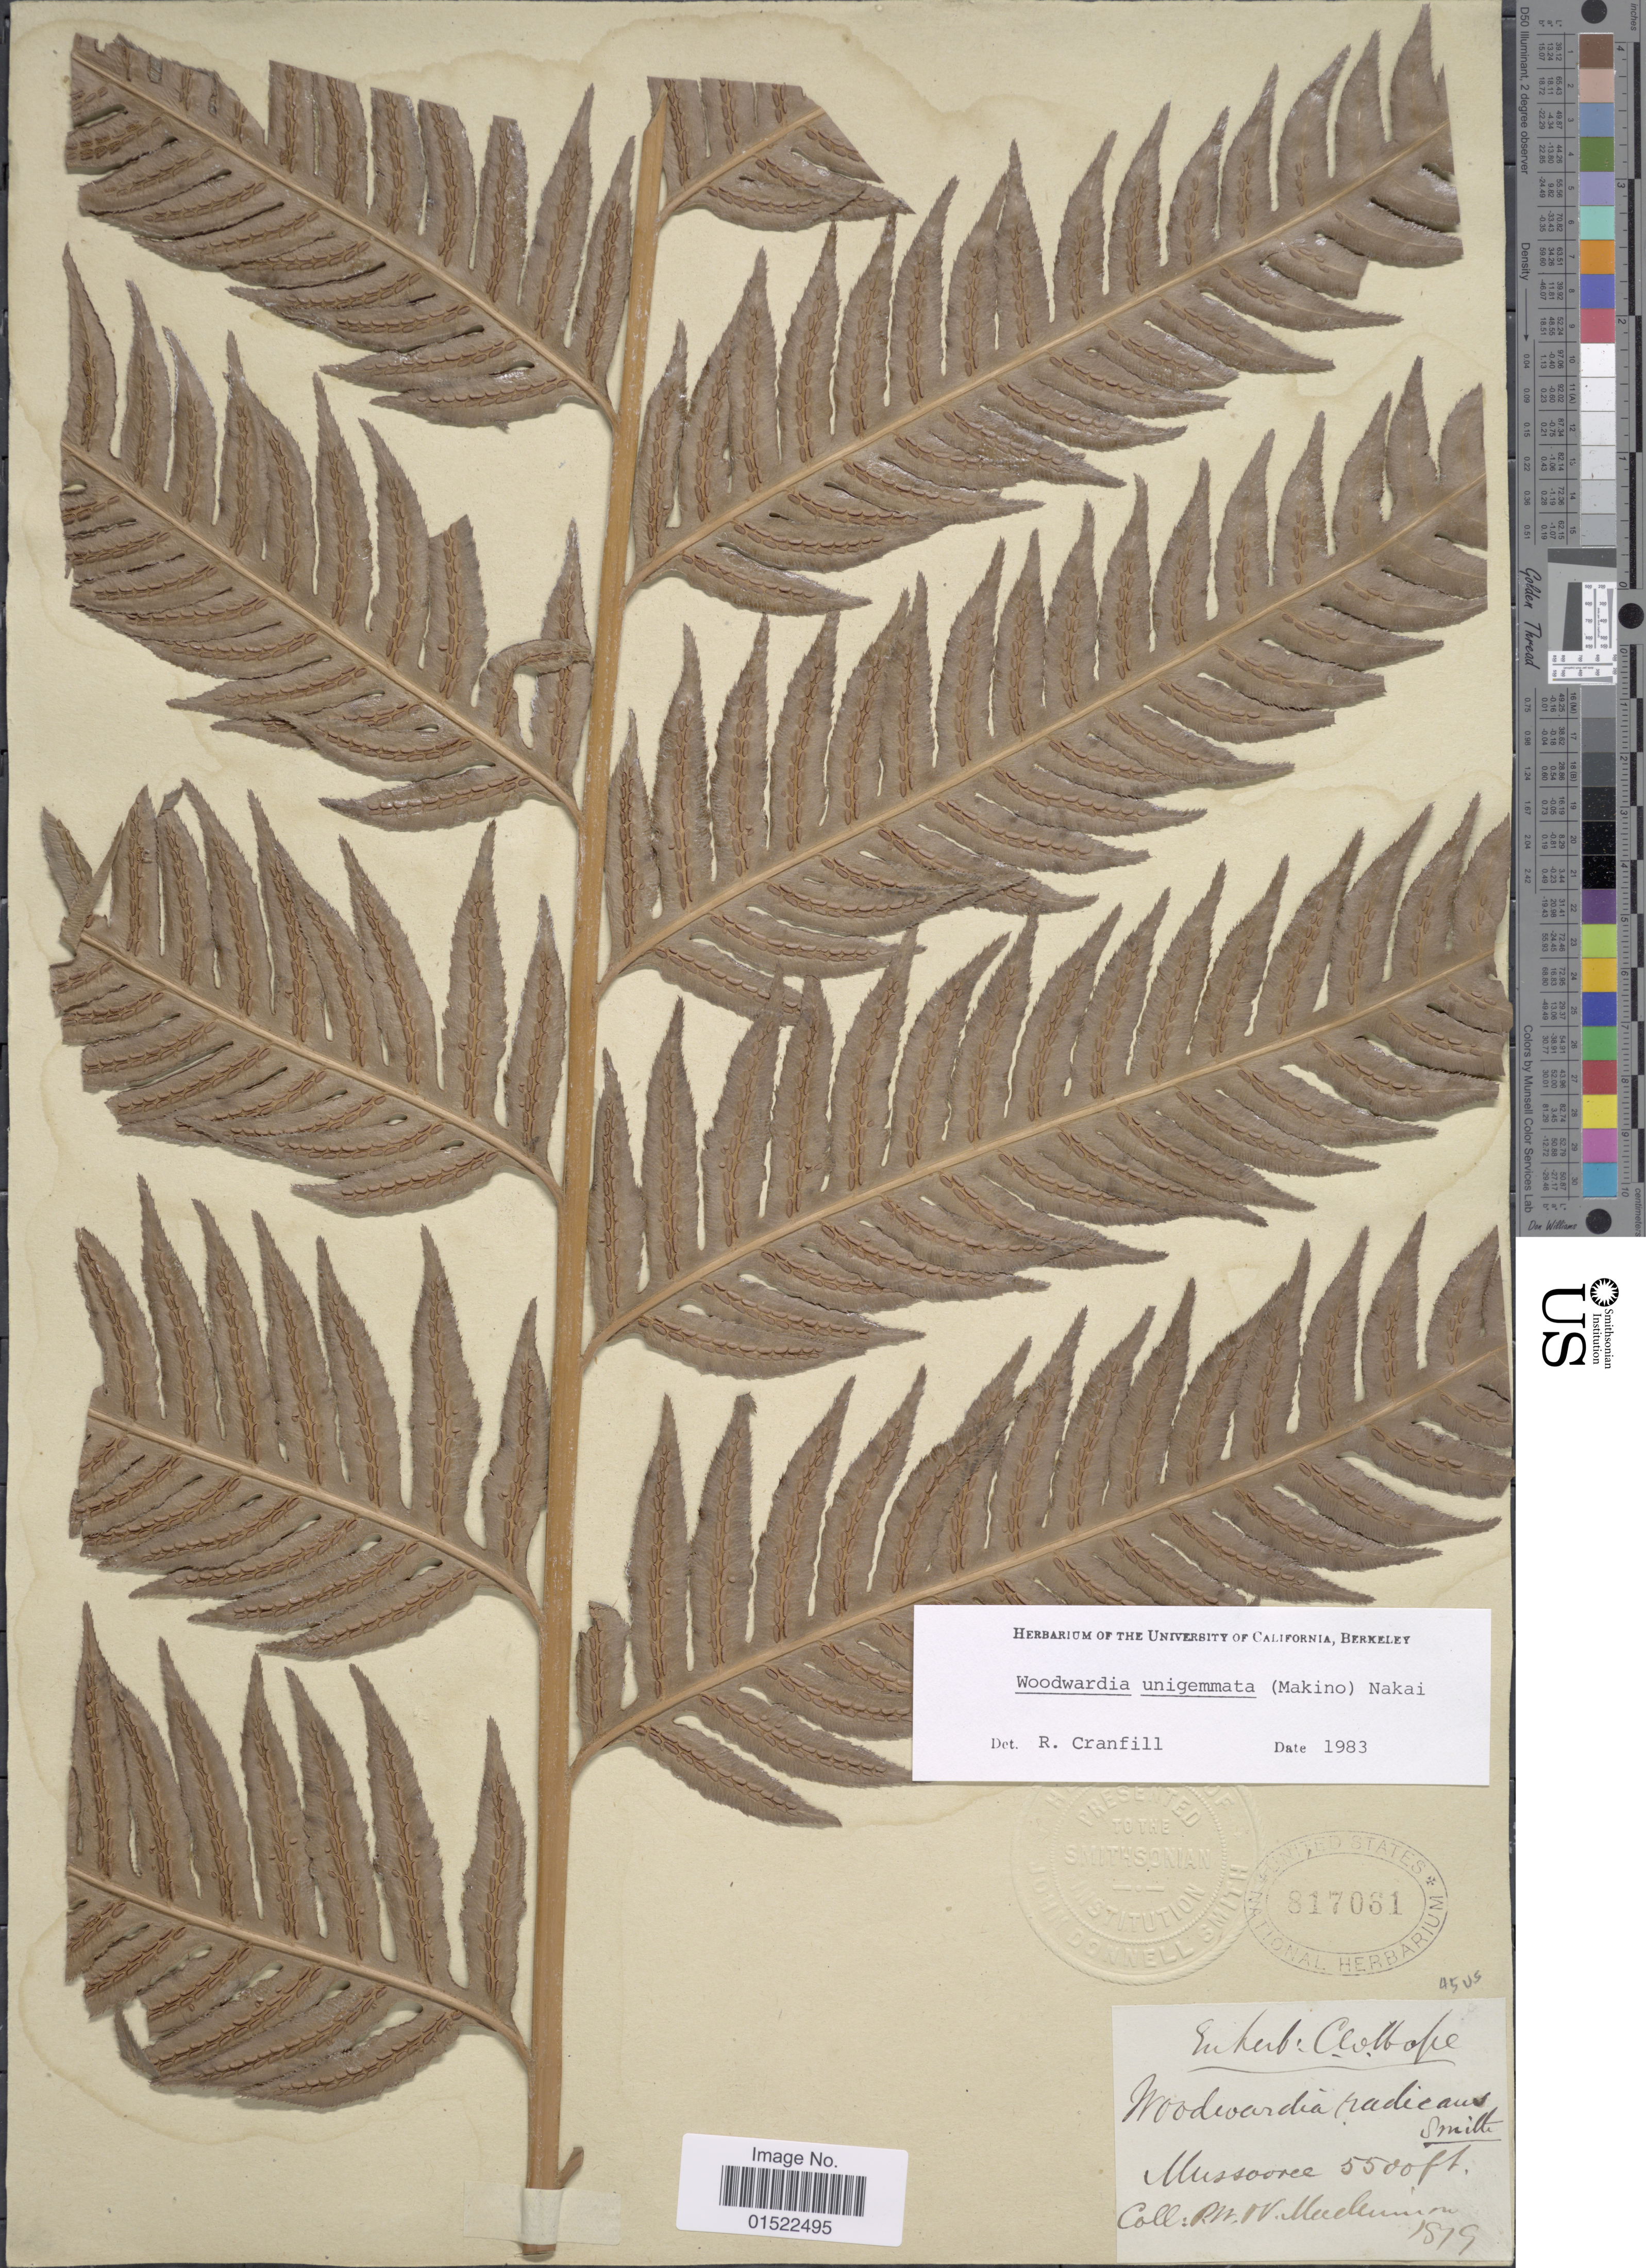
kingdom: Plantae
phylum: Tracheophyta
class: Polypodiopsida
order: Polypodiales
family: Blechnaceae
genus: Woodwardia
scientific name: Woodwardia unigemmata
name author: (Makino) Nakai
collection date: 1819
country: India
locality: Mussooree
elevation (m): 1676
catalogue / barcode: US 817061